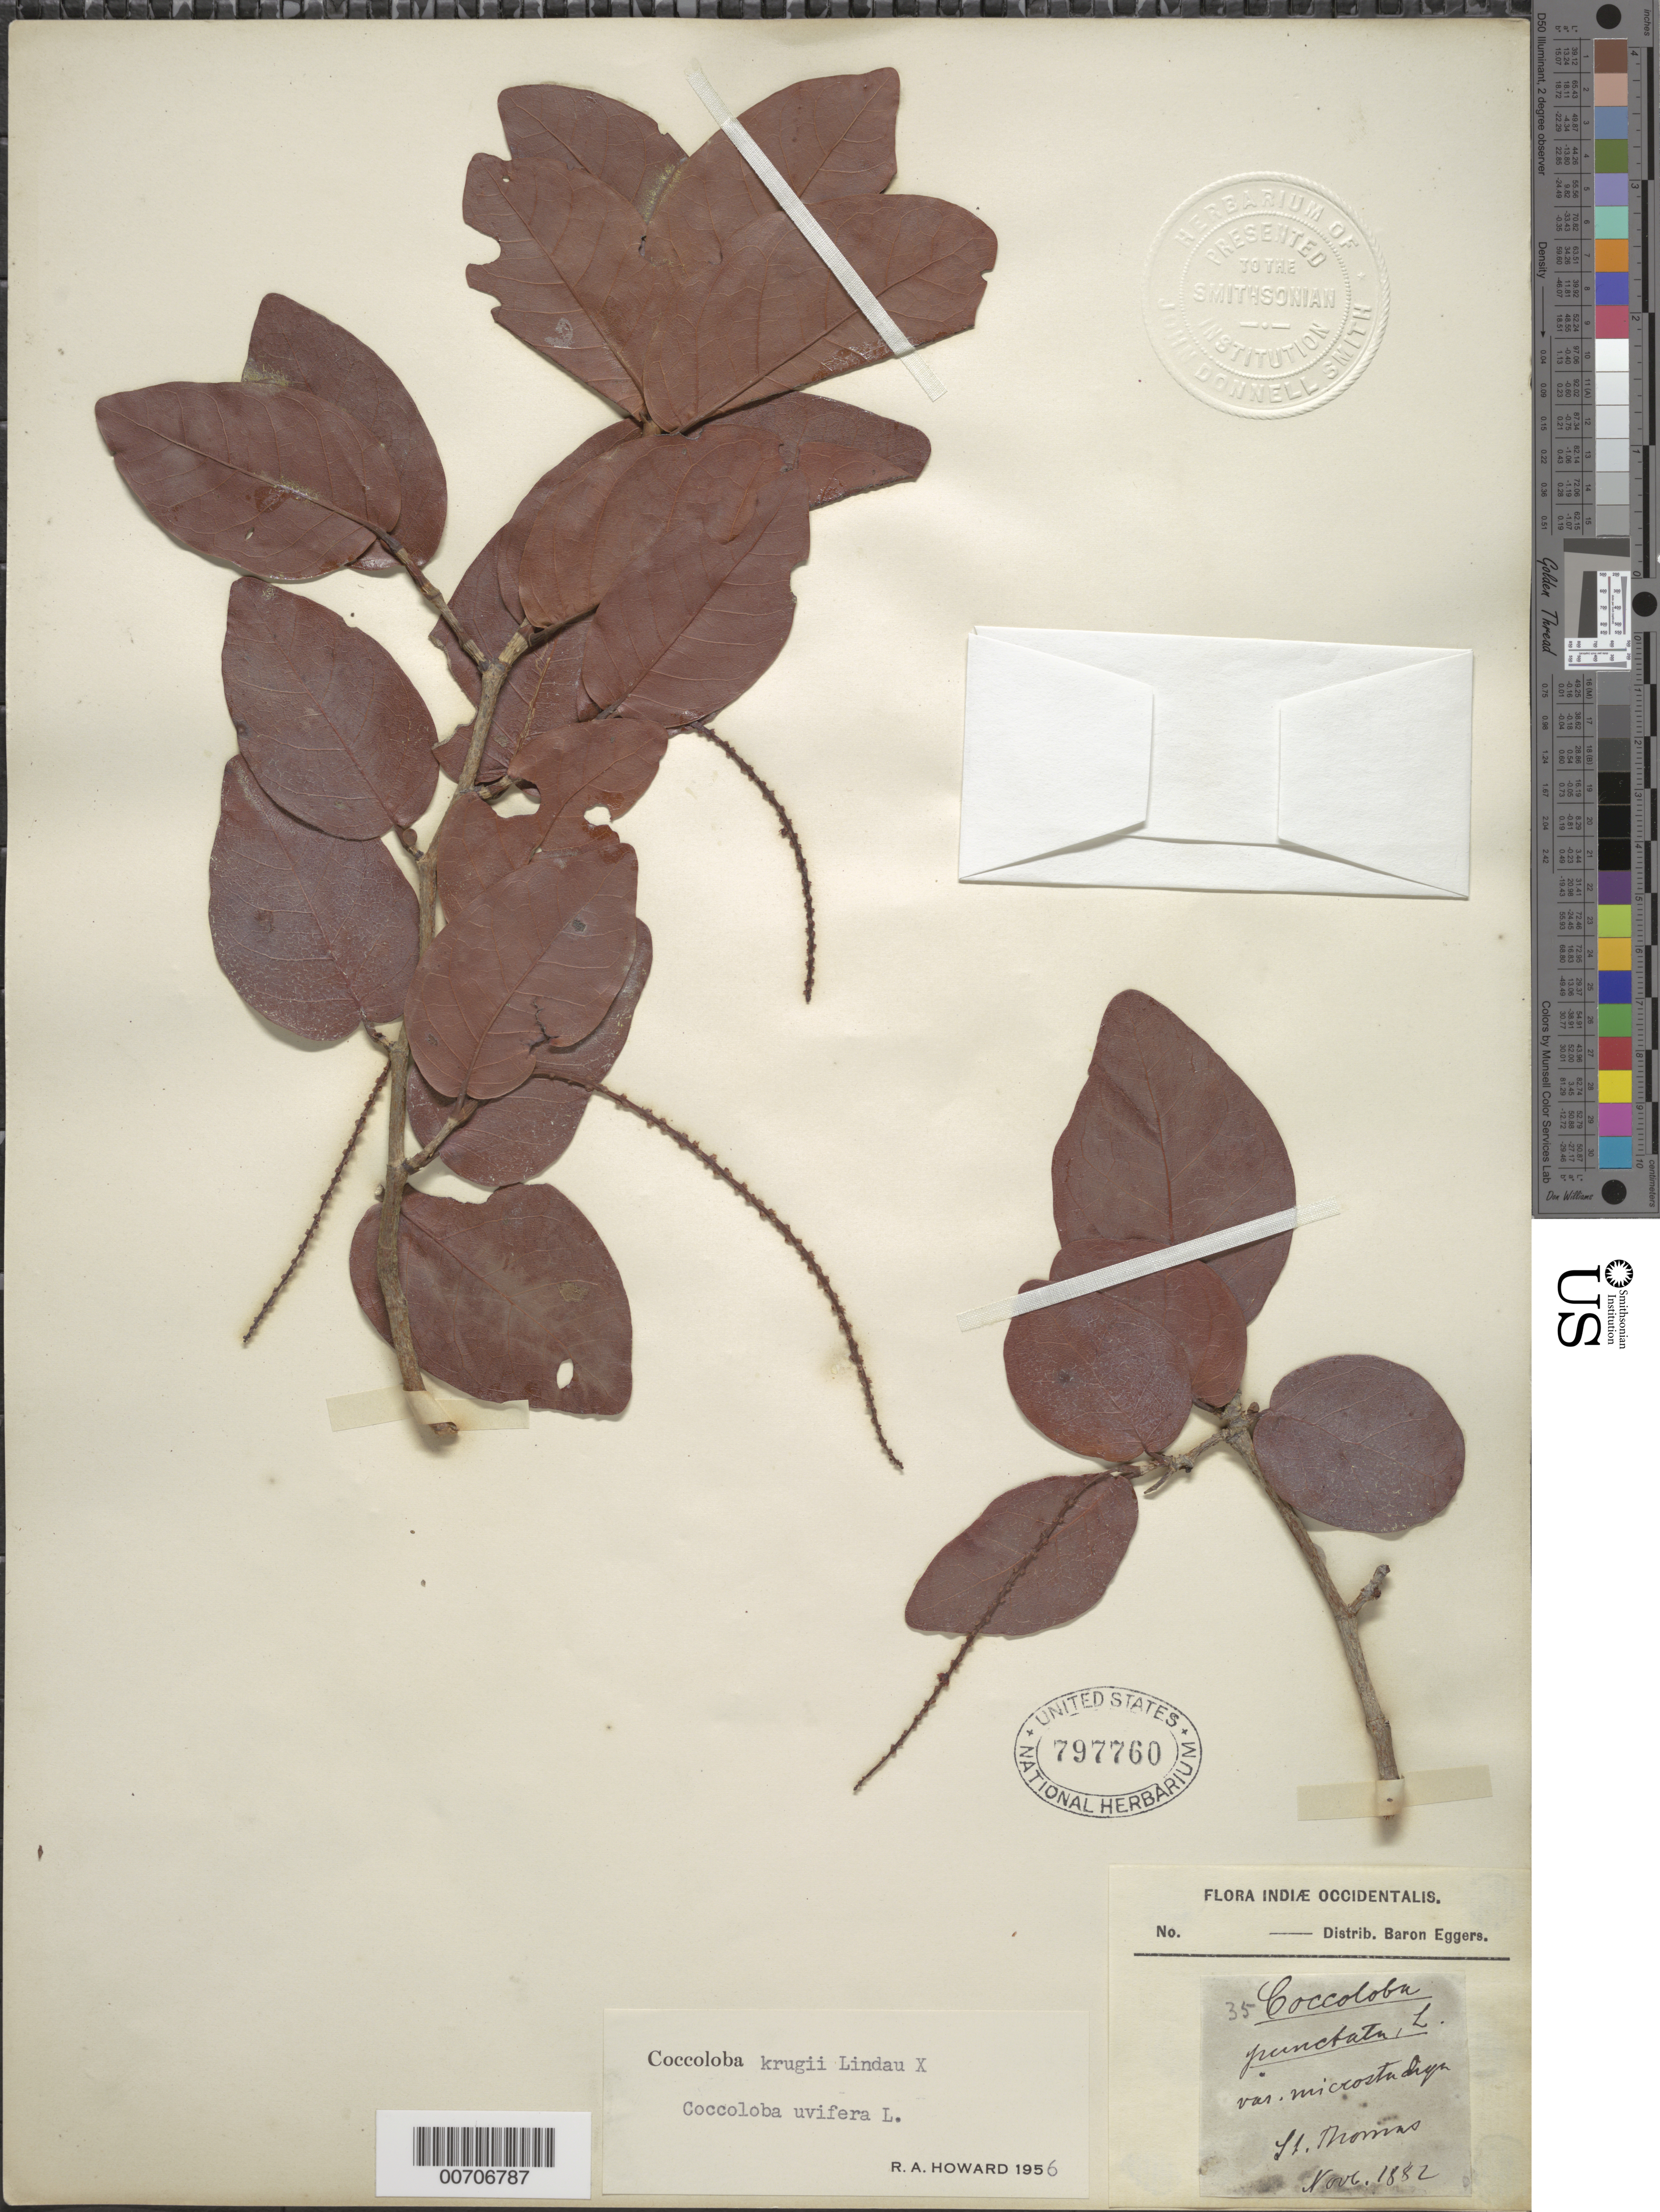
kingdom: Plantae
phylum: Tracheophyta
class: Magnoliopsida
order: Caryophyllales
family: Polygonaceae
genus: Coccoloba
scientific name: Coccoloba x krugii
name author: Lindau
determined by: Howard, R. A.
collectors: H. F. A. von Eggers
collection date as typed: Nov 1882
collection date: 1882-11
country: U.S. Virgin Islands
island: St. Thomas Island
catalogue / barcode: US 797760